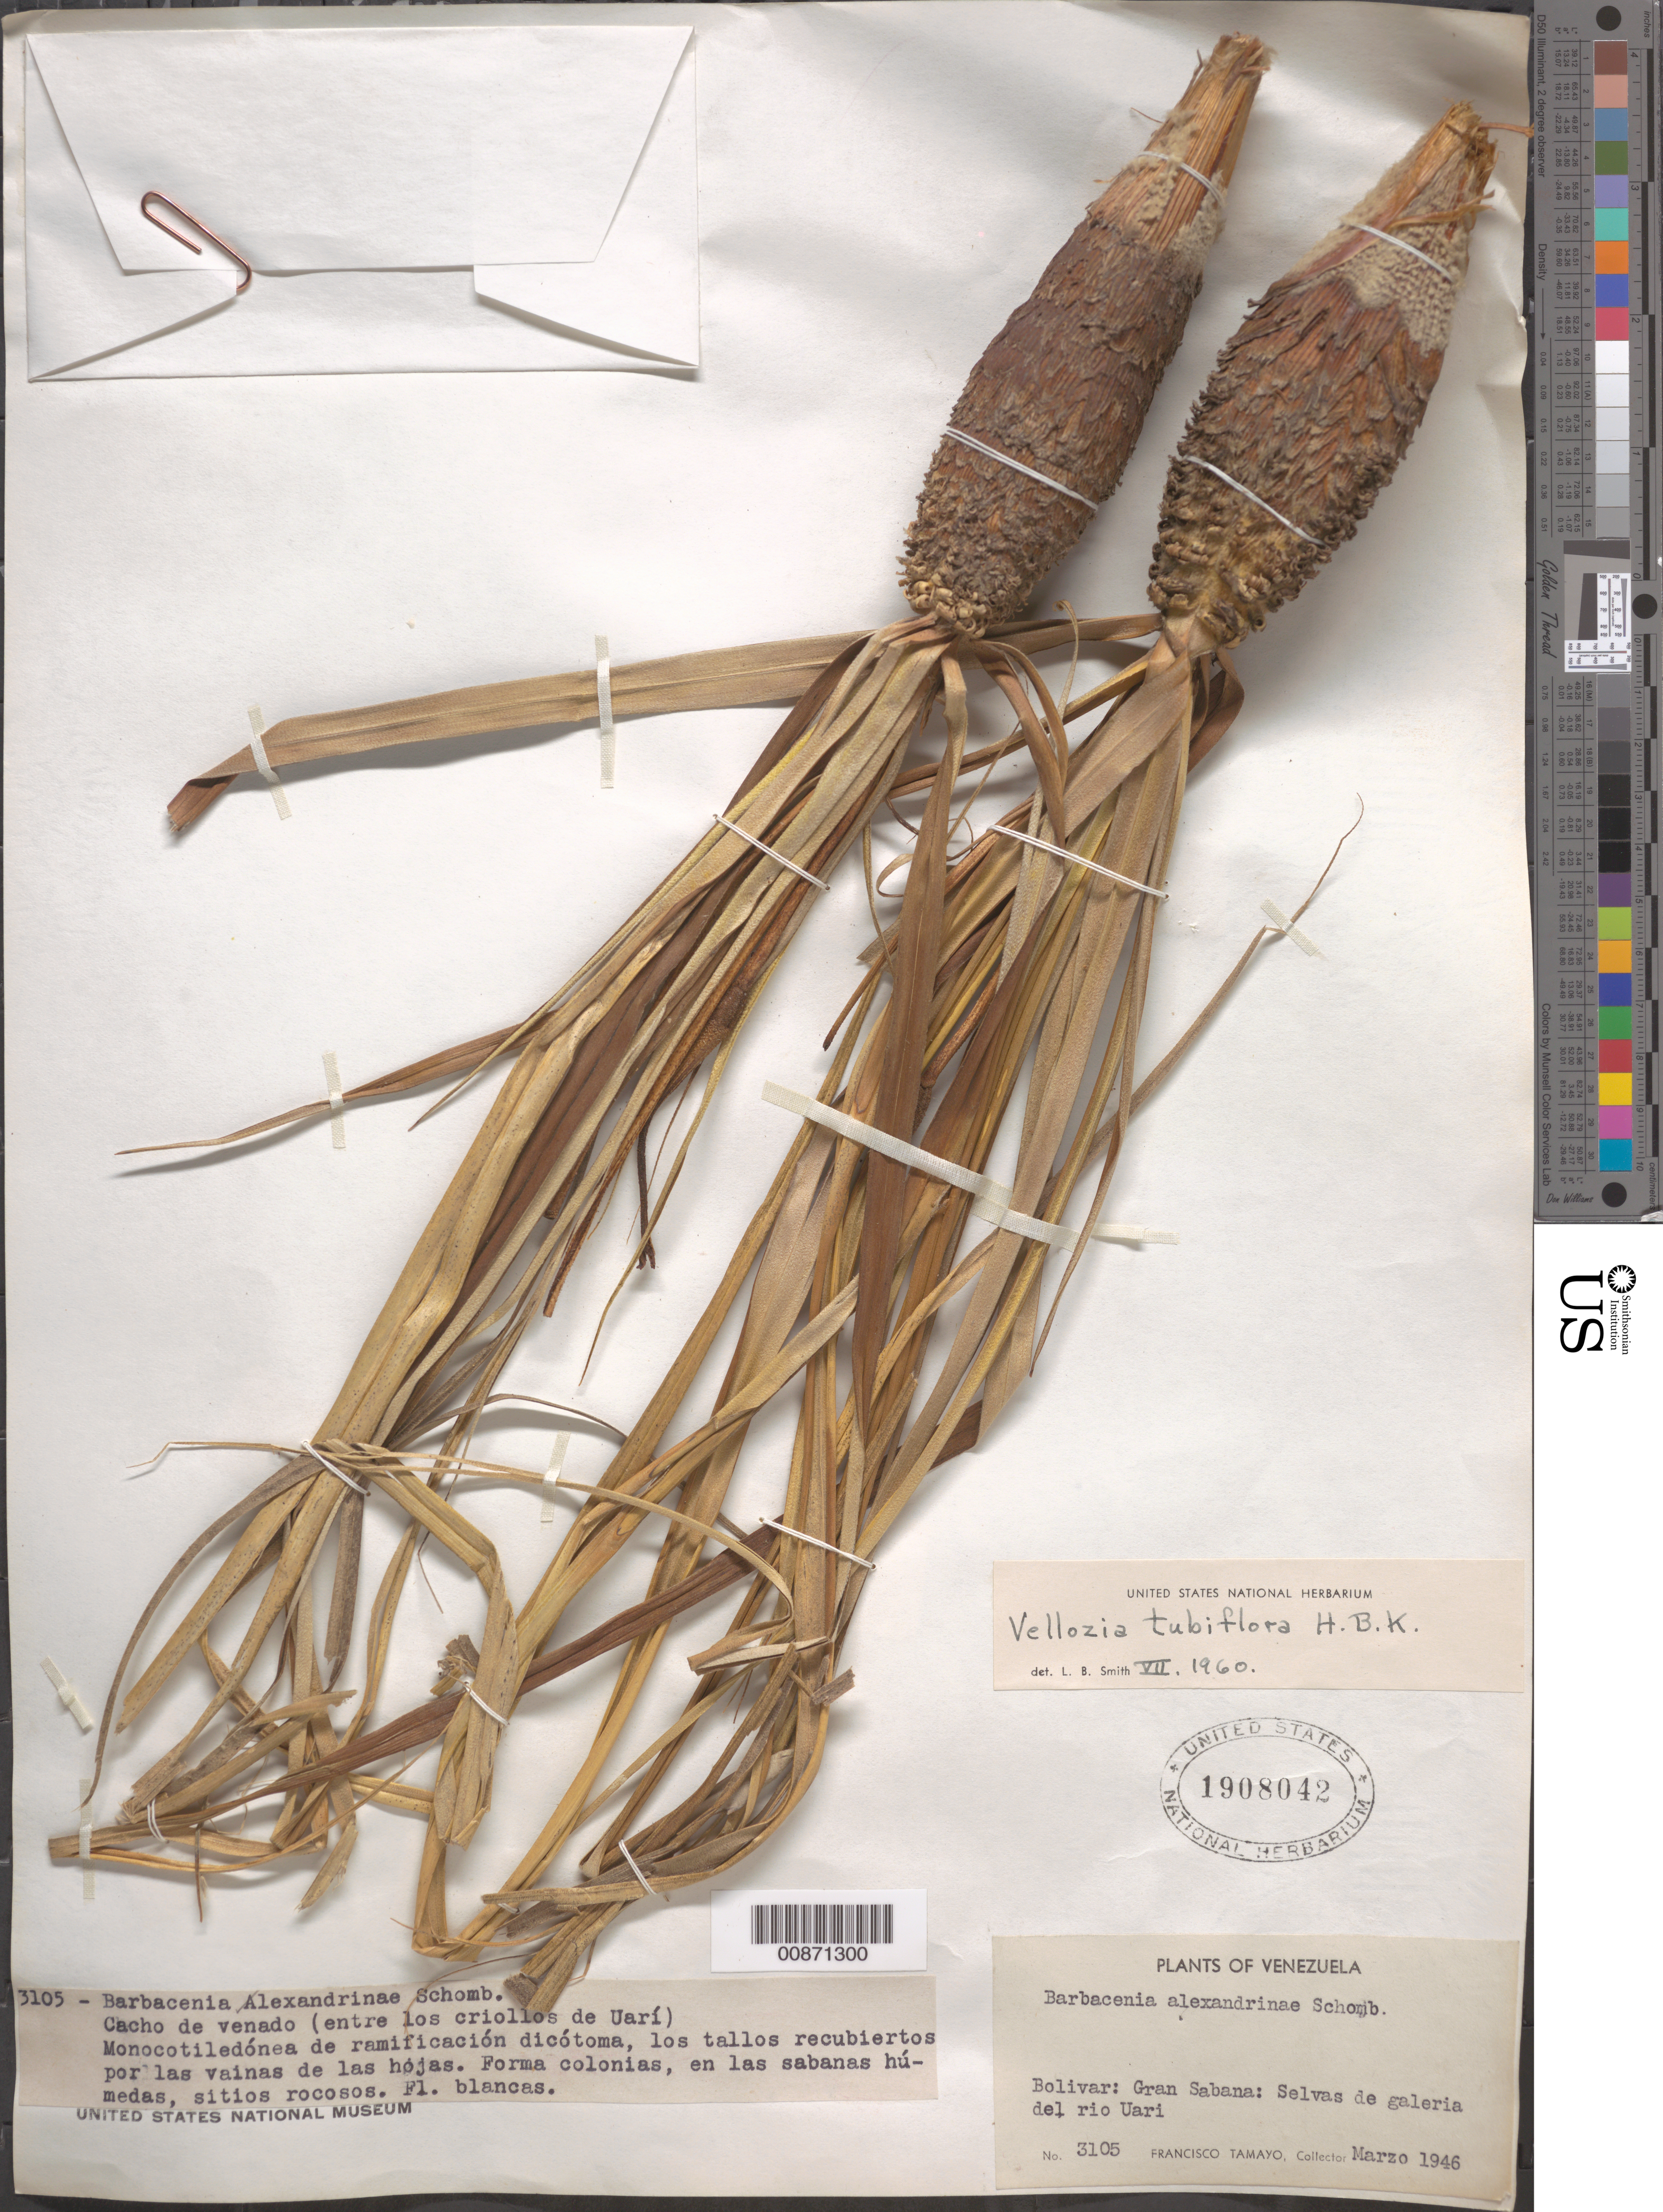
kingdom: Plantae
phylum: Tracheophyta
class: Liliopsida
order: Pandanales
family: Velloziaceae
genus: Vellozia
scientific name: Vellozia tubiflora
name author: (A. Rich.) Kunth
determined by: Smith, Lyman B., (US), NMNH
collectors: F. Tamayo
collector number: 3105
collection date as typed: Mar-46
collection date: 1946-03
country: Venezuela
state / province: Bolívar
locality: Gran Sabana, Río Uarí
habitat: Cacho de venado (entre los criollos de Uarí); en las sabanas húmedas, sitios rocosos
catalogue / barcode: US 1908042